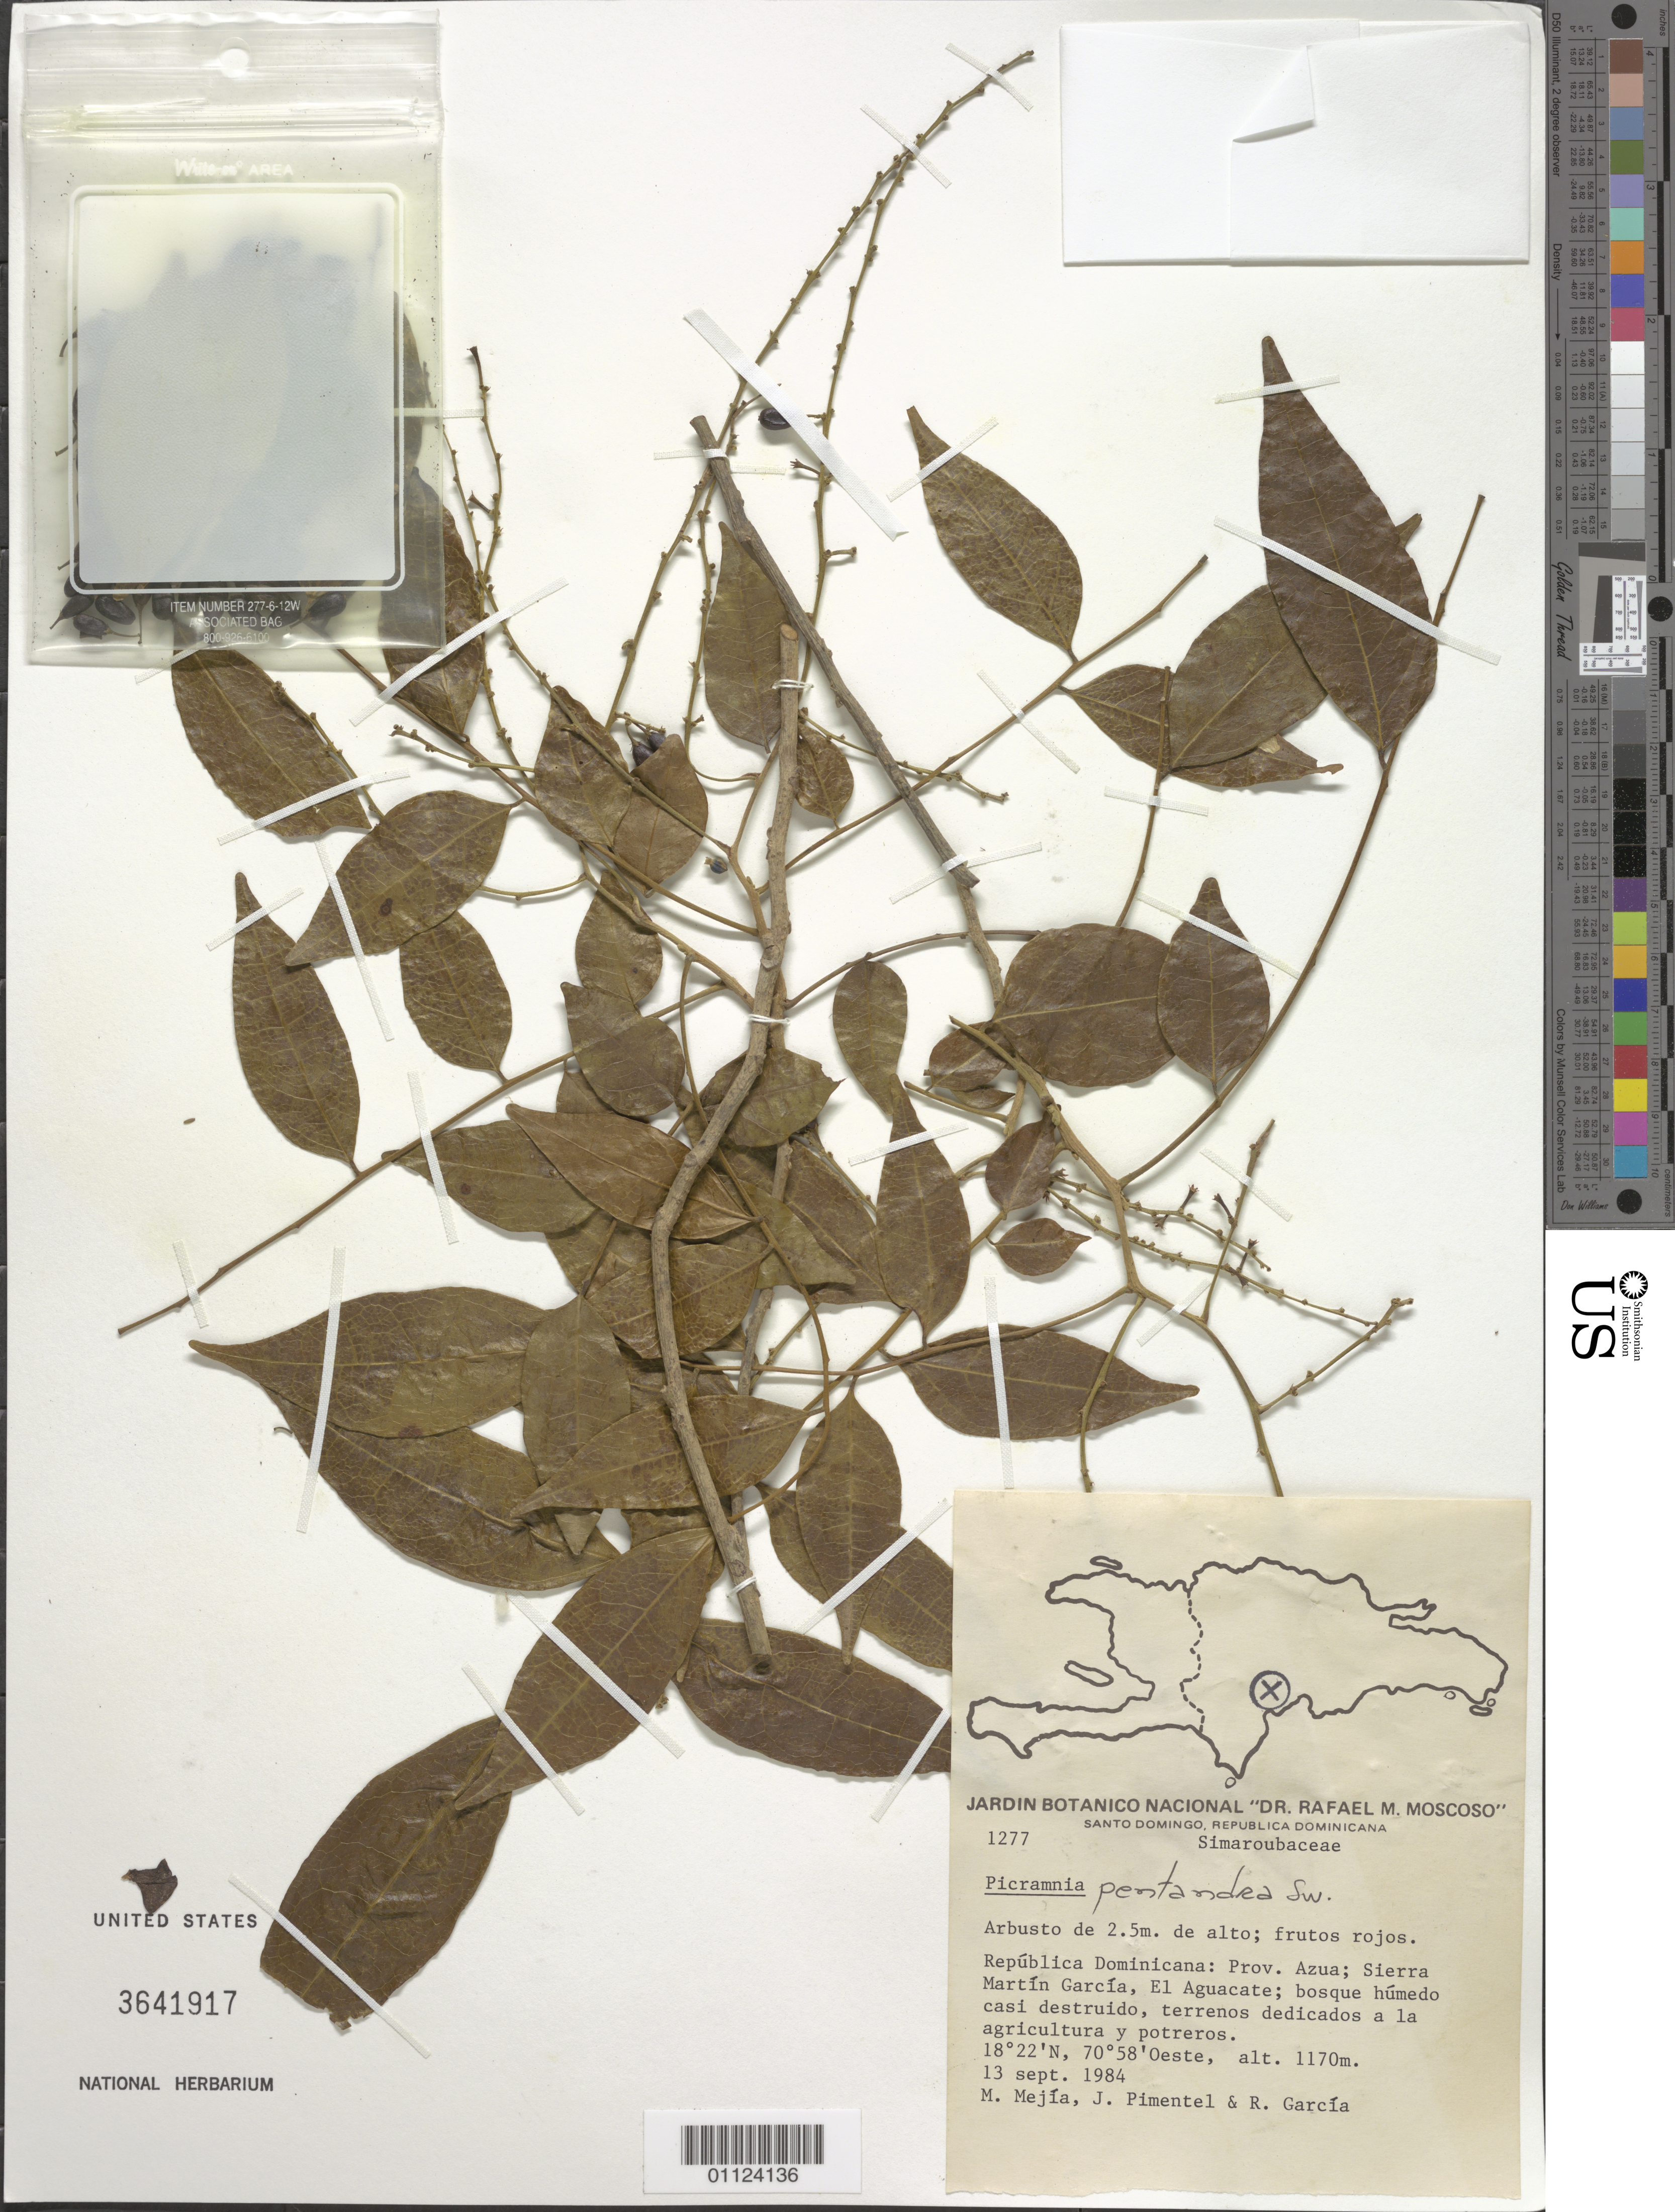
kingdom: Plantae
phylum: Tracheophyta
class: Magnoliopsida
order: Picramniales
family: Picramniaceae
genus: Picramnia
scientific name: Picramnia pentandra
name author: Sw.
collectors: M. Mejia, J. Pimentel & R. G. García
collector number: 1277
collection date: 1984-09-13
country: Dominican Republic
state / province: Azua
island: Hispaniola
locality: Sierra Martín García, El Aguacate.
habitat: Bosque húmedo casi destruido, terrenos dedicados a la agricultura y potreros.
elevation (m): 1170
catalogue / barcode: US 3641917